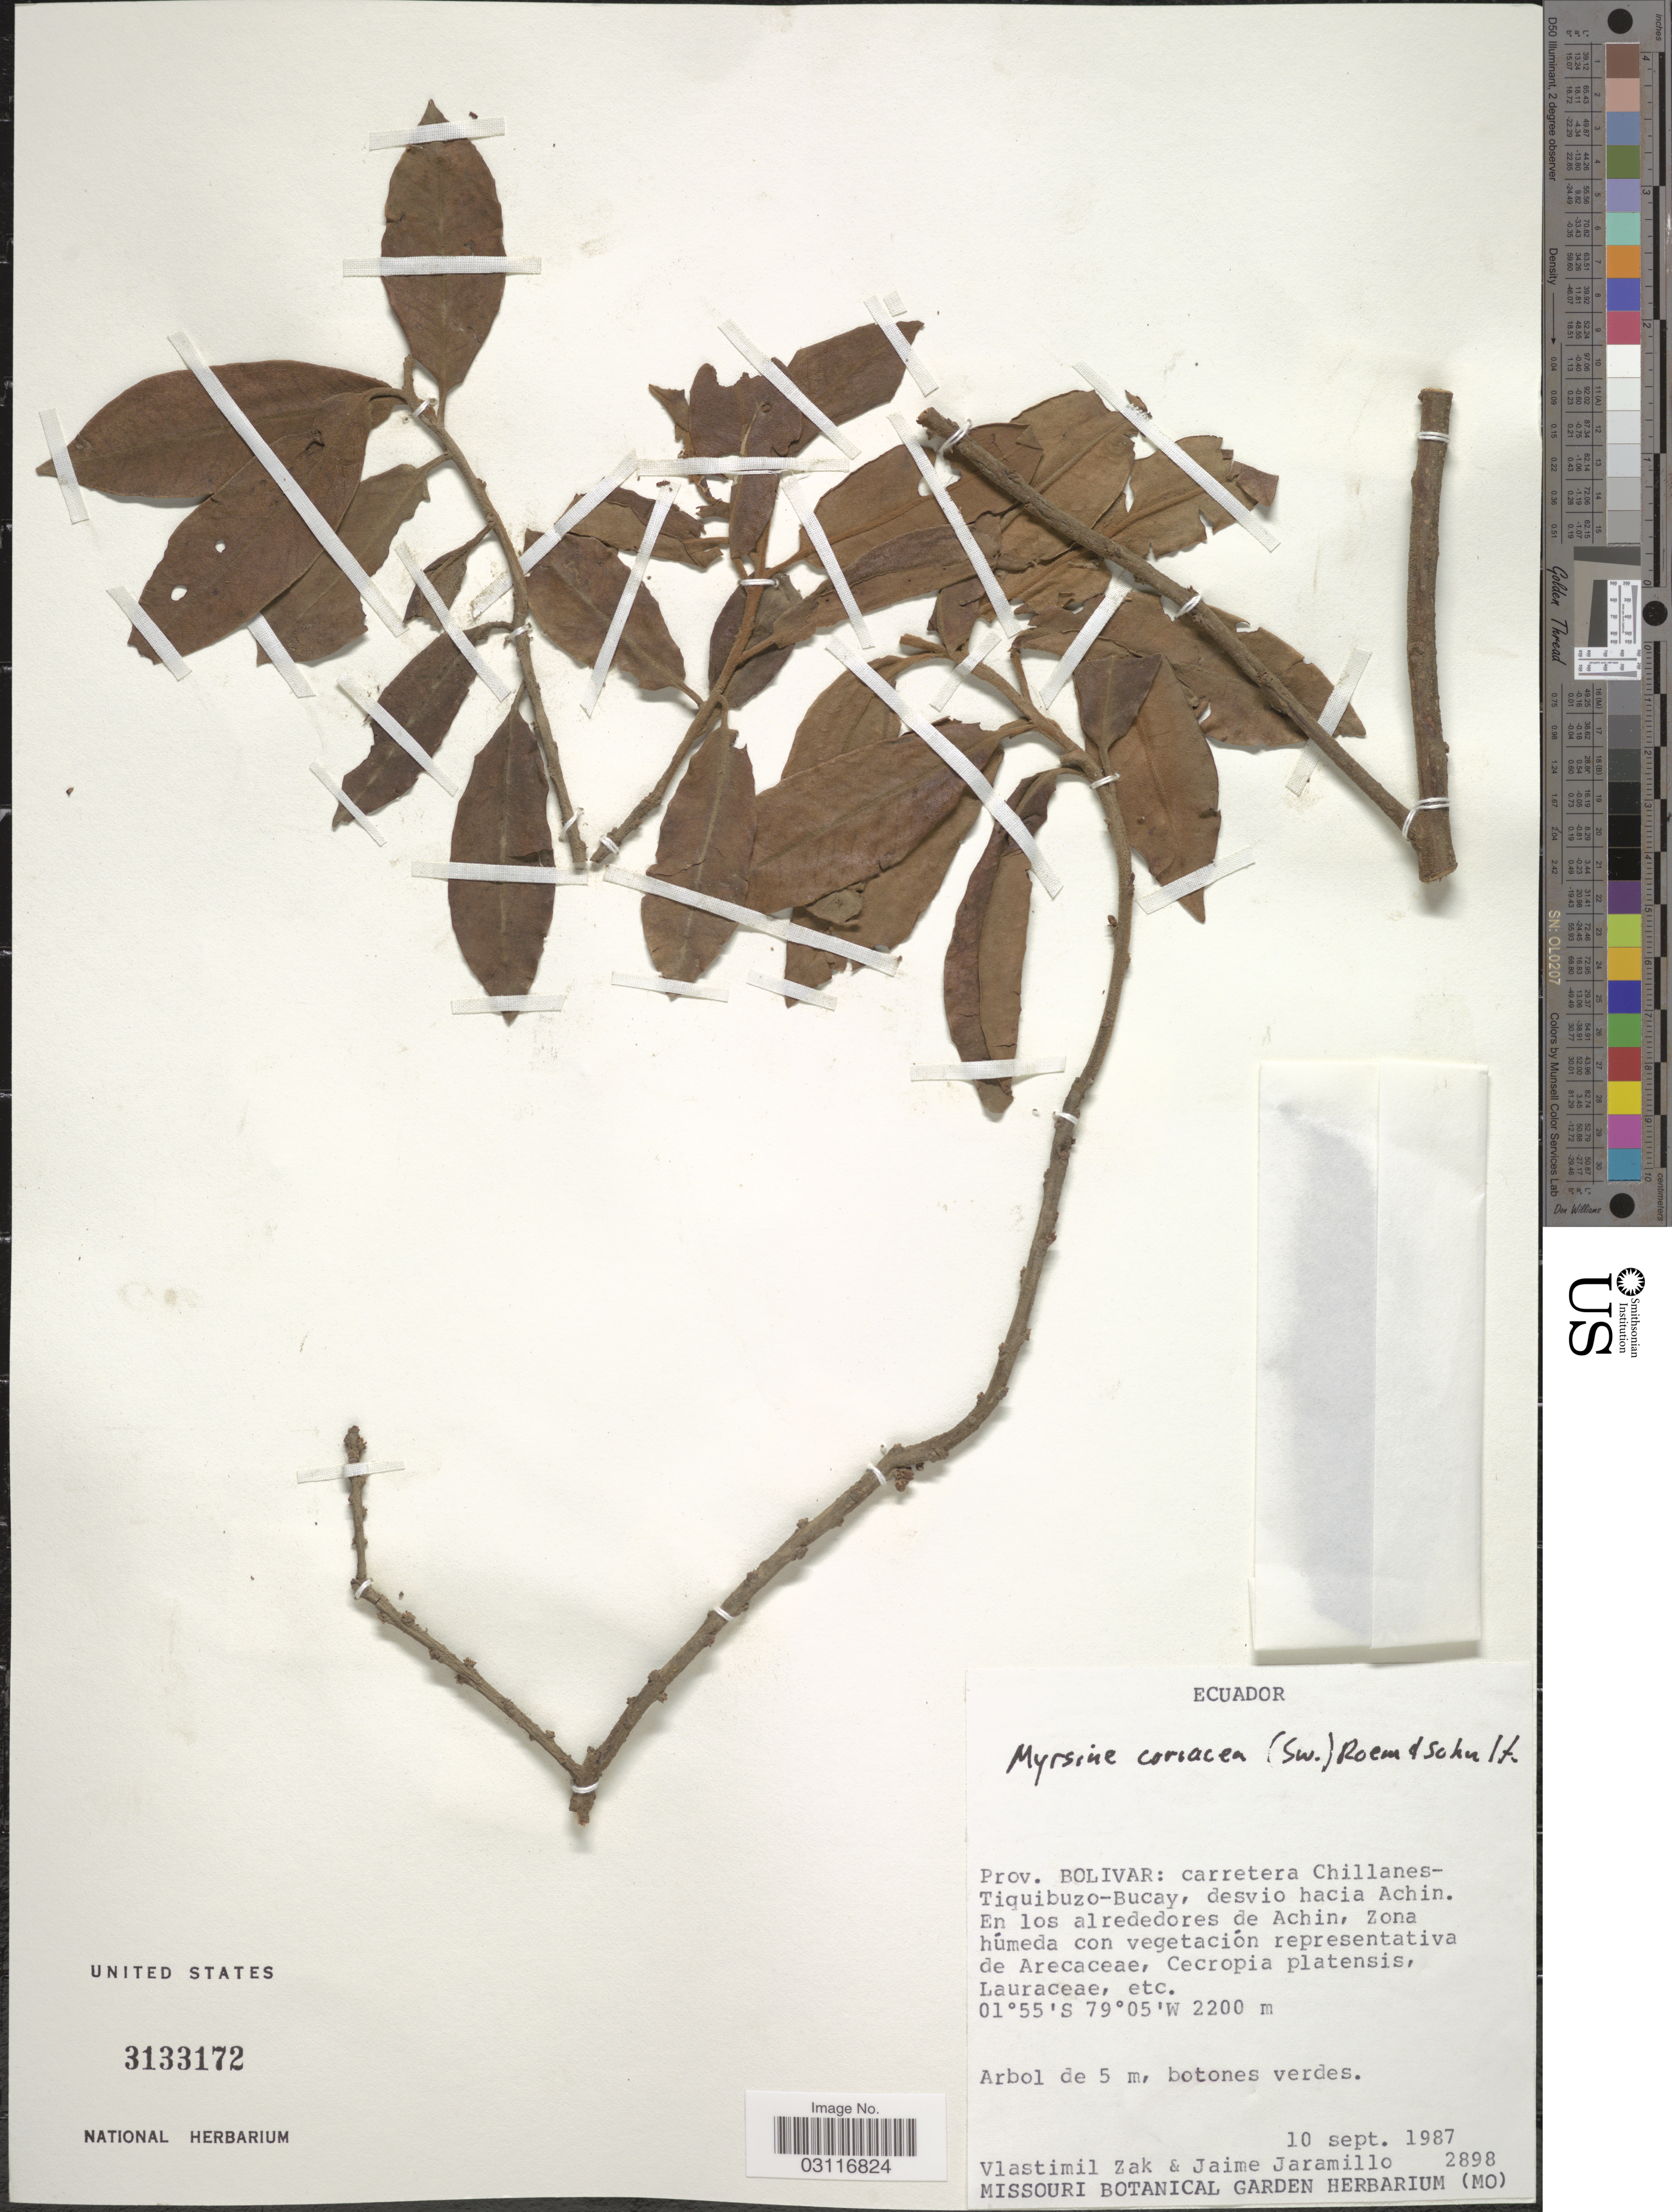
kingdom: Plantae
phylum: Tracheophyta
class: Magnoliopsida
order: Ericales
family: Primulaceae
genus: Myrsine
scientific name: Myrsine coriacea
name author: (Sw.) R. Br. ex Roem. & Schult.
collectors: V. Zak & J. Jaramillo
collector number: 2898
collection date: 1987-09-10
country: Ecuador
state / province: Bolívar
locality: Carretera Chillanes-Tiquibuzo-Bucay, desvio hacia Achin. En los alrededores de Achin.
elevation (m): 2200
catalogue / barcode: US 3133172